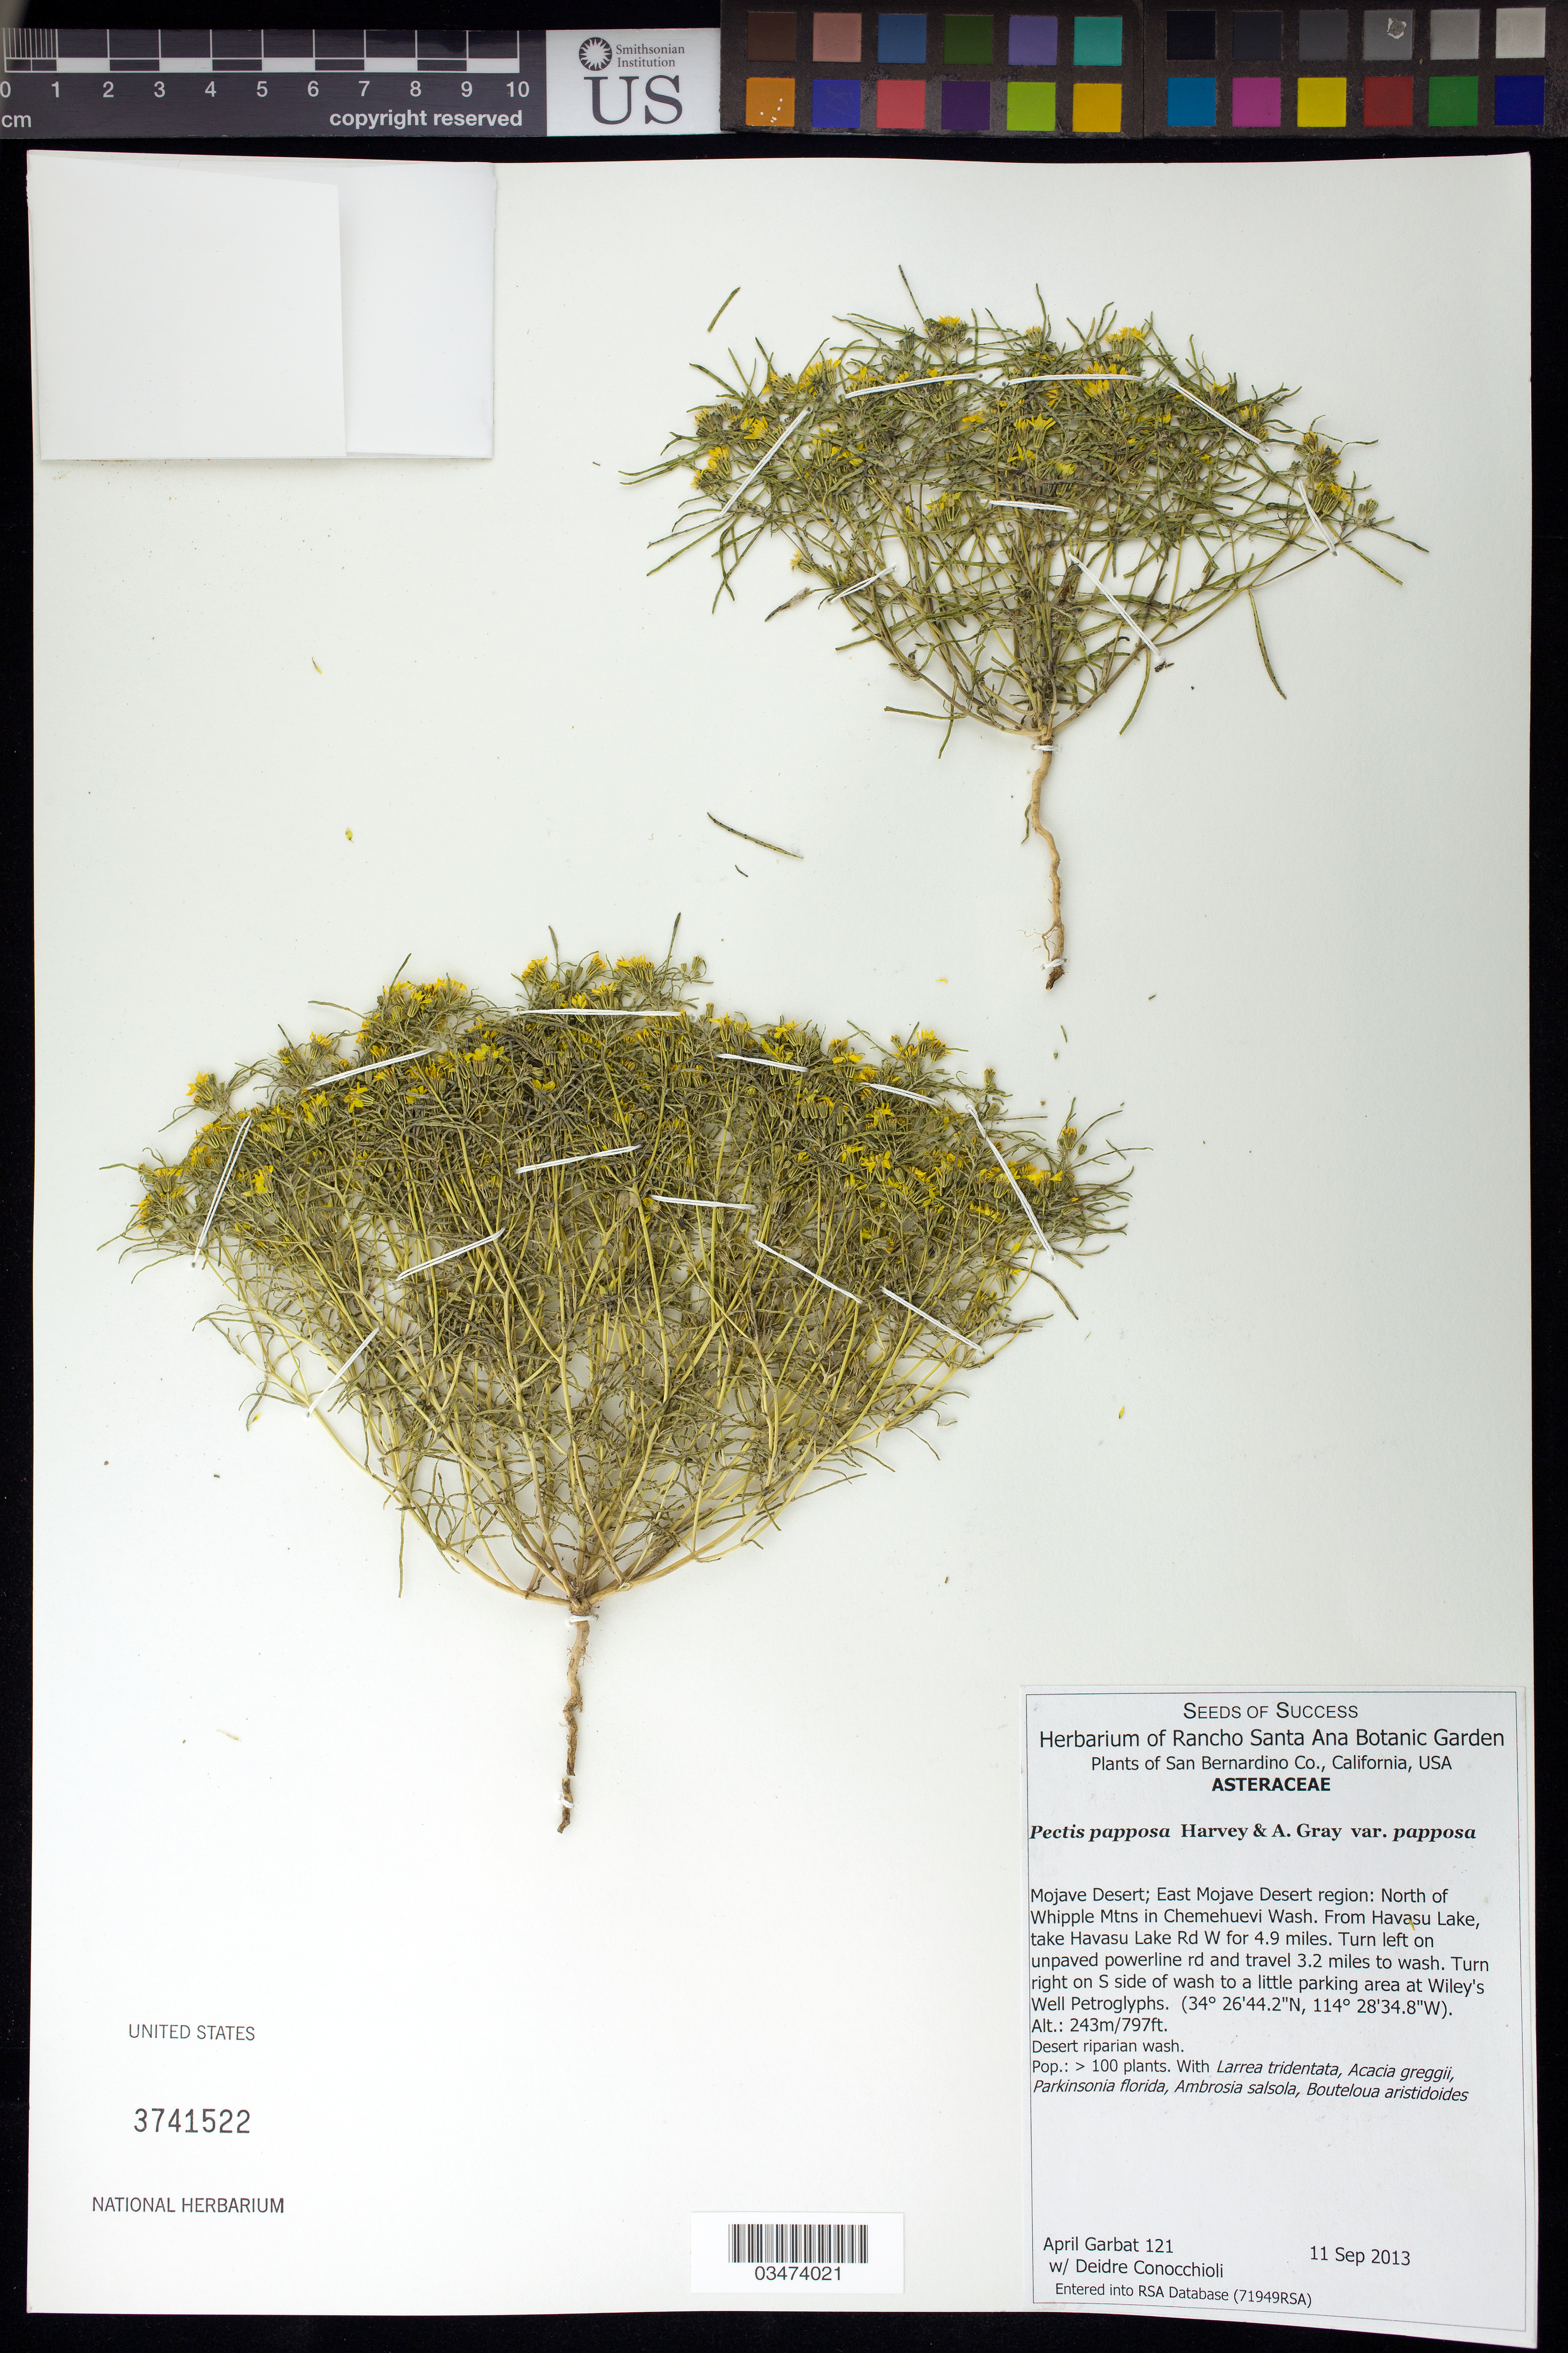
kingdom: Plantae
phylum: Tracheophyta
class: Magnoliopsida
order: Asterales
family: Asteraceae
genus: Pectis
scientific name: Pectis papposa var. papposa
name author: Harv. & A. Gray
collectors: A. Garbat & D. Conocchioli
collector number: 121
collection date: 2013-09-11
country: United States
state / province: California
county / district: San Bernardino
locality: Mojave Desert, East region, N of Whipple Mnts in Chemehuevi Wash.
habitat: Desert riparian wash. With Parkinsonia florida, Acacia greggii, Ambrosia salsola, ect.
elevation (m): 243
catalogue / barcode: US 3741522